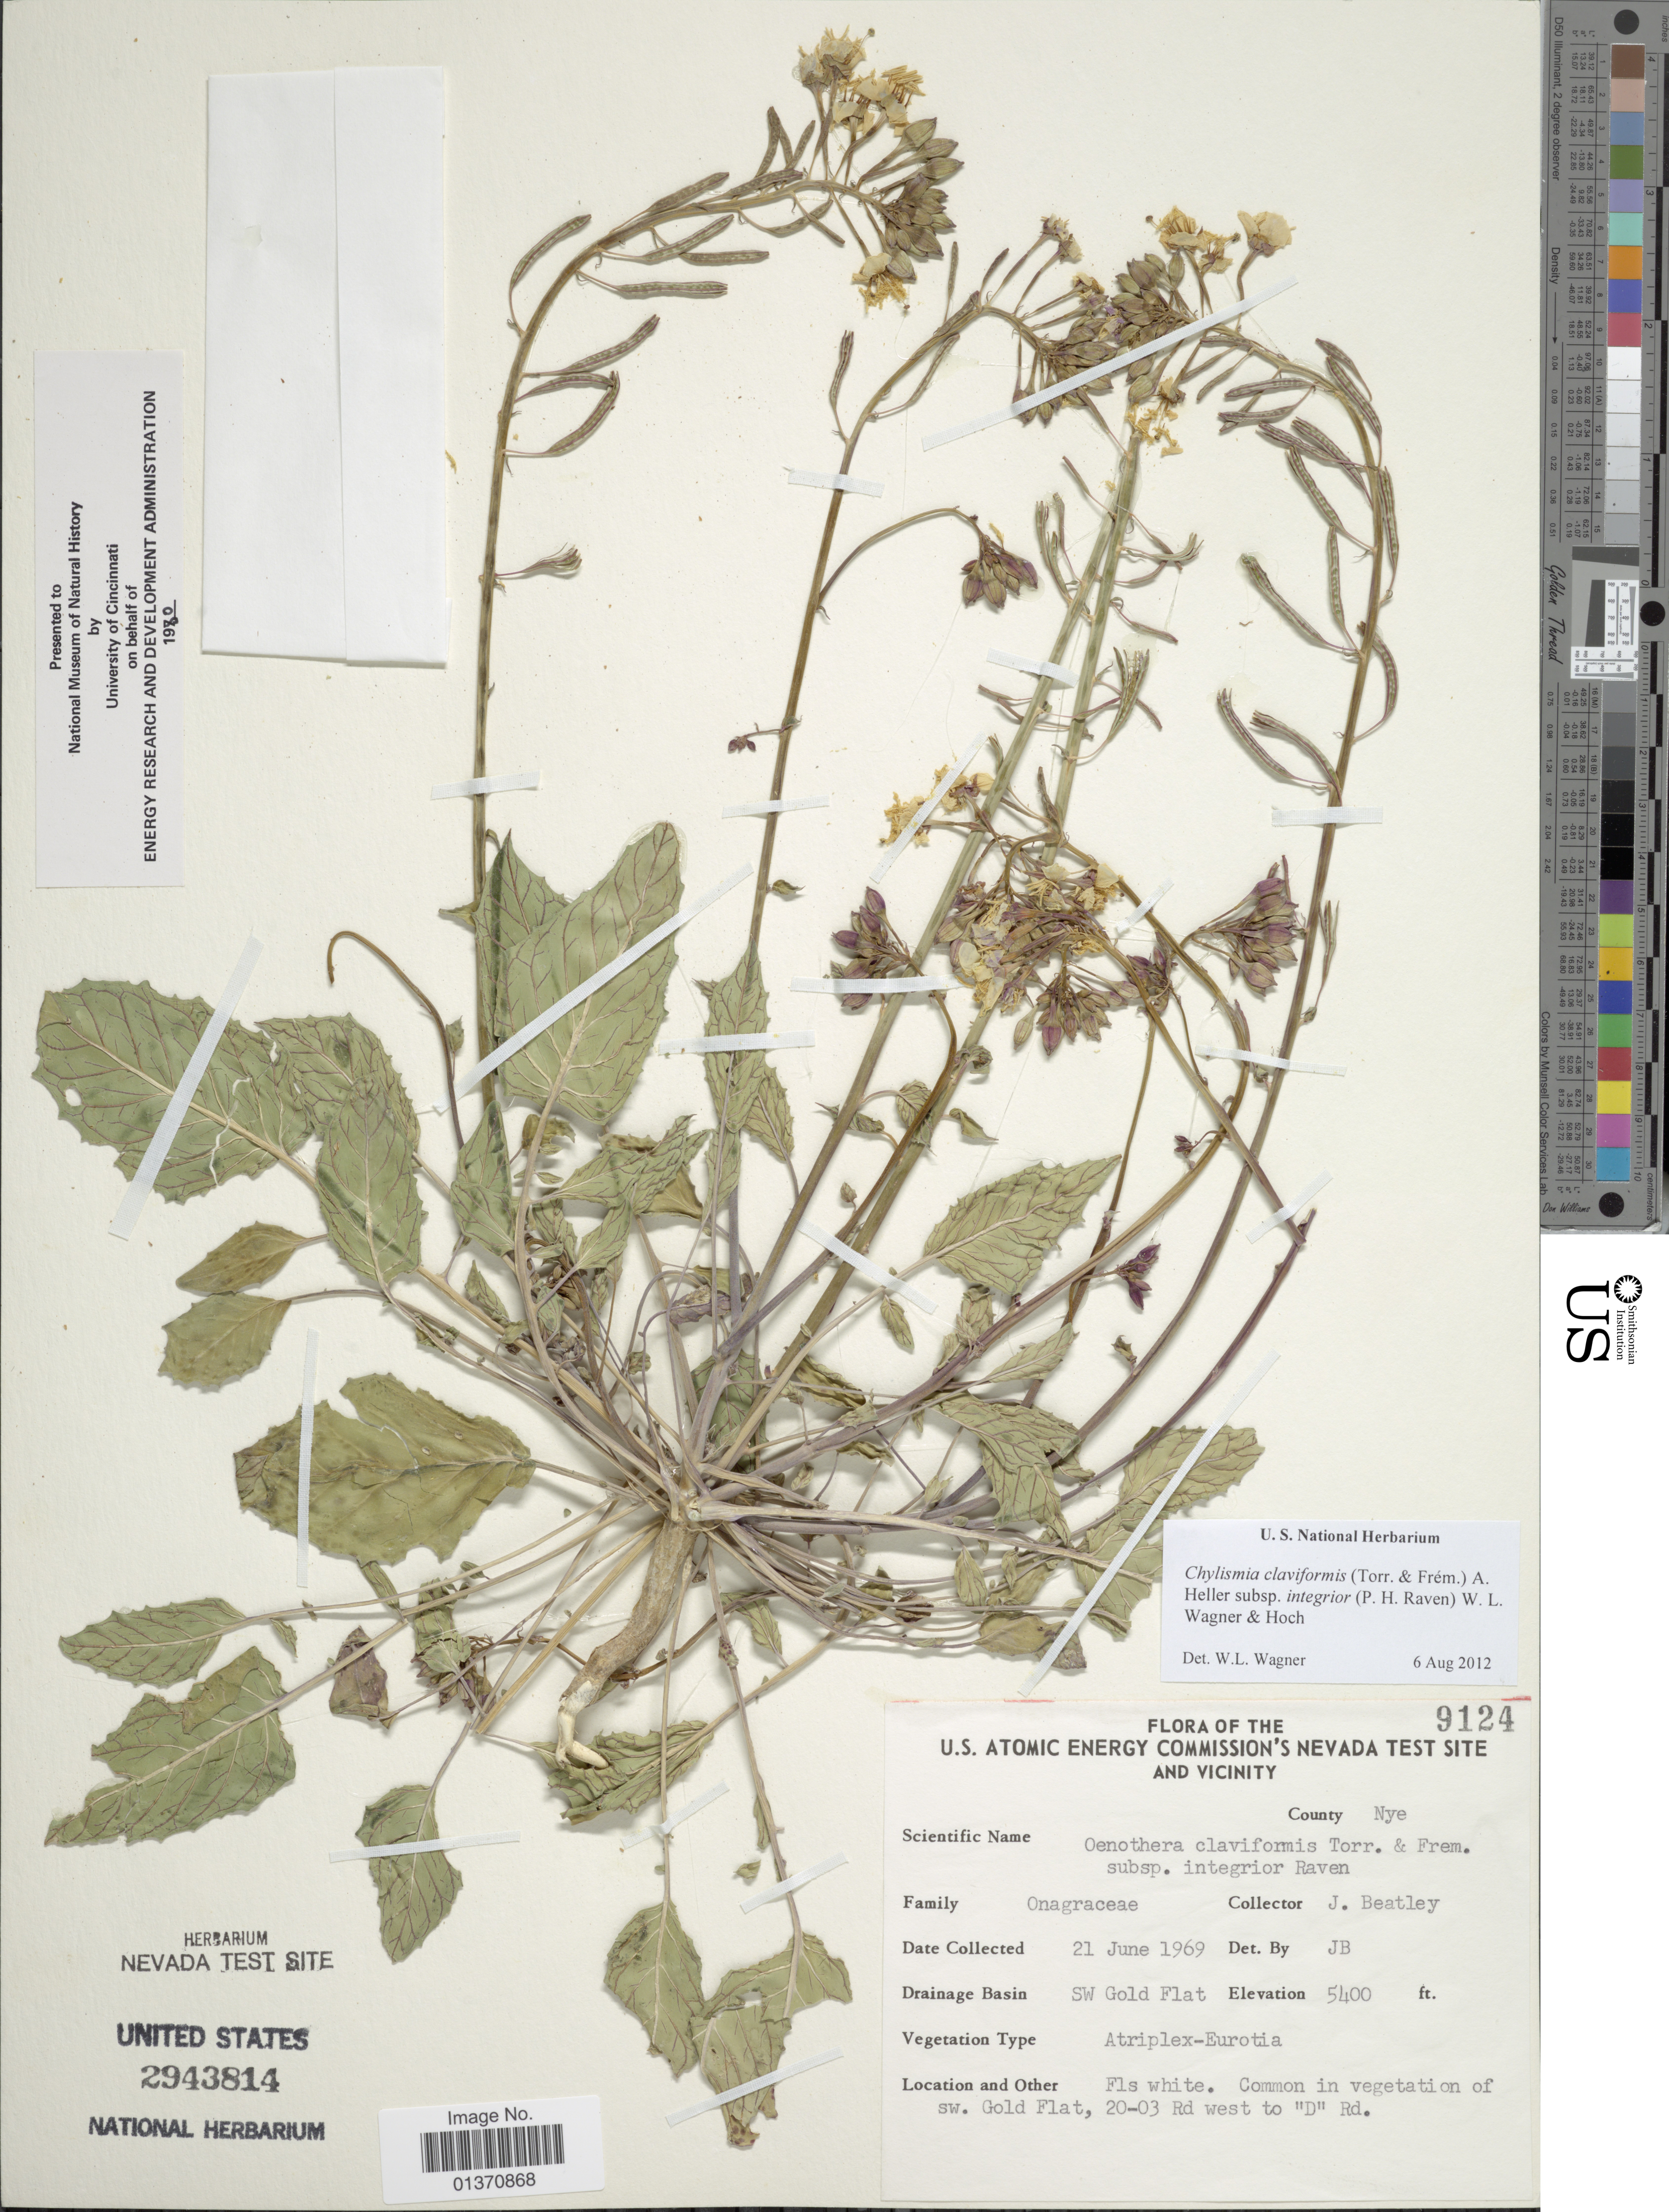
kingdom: Plantae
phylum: Tracheophyta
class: Magnoliopsida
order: Myrtales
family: Onagraceae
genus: Chylismia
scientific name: Chylismia claviformis subsp. integrior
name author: (P.H. Raven) W.L. Wagner & Hoch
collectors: J. C. Beatley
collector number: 9124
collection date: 1969-06-21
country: United States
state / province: Nevada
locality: U. S. Atomic Energy Commission's Nevada Test Site and Vicinity, SW Gold Flat, common in vegetation of sw. Gold Flat, 20-03 Rd west to "D" Rd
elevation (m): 1646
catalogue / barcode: US 2943814